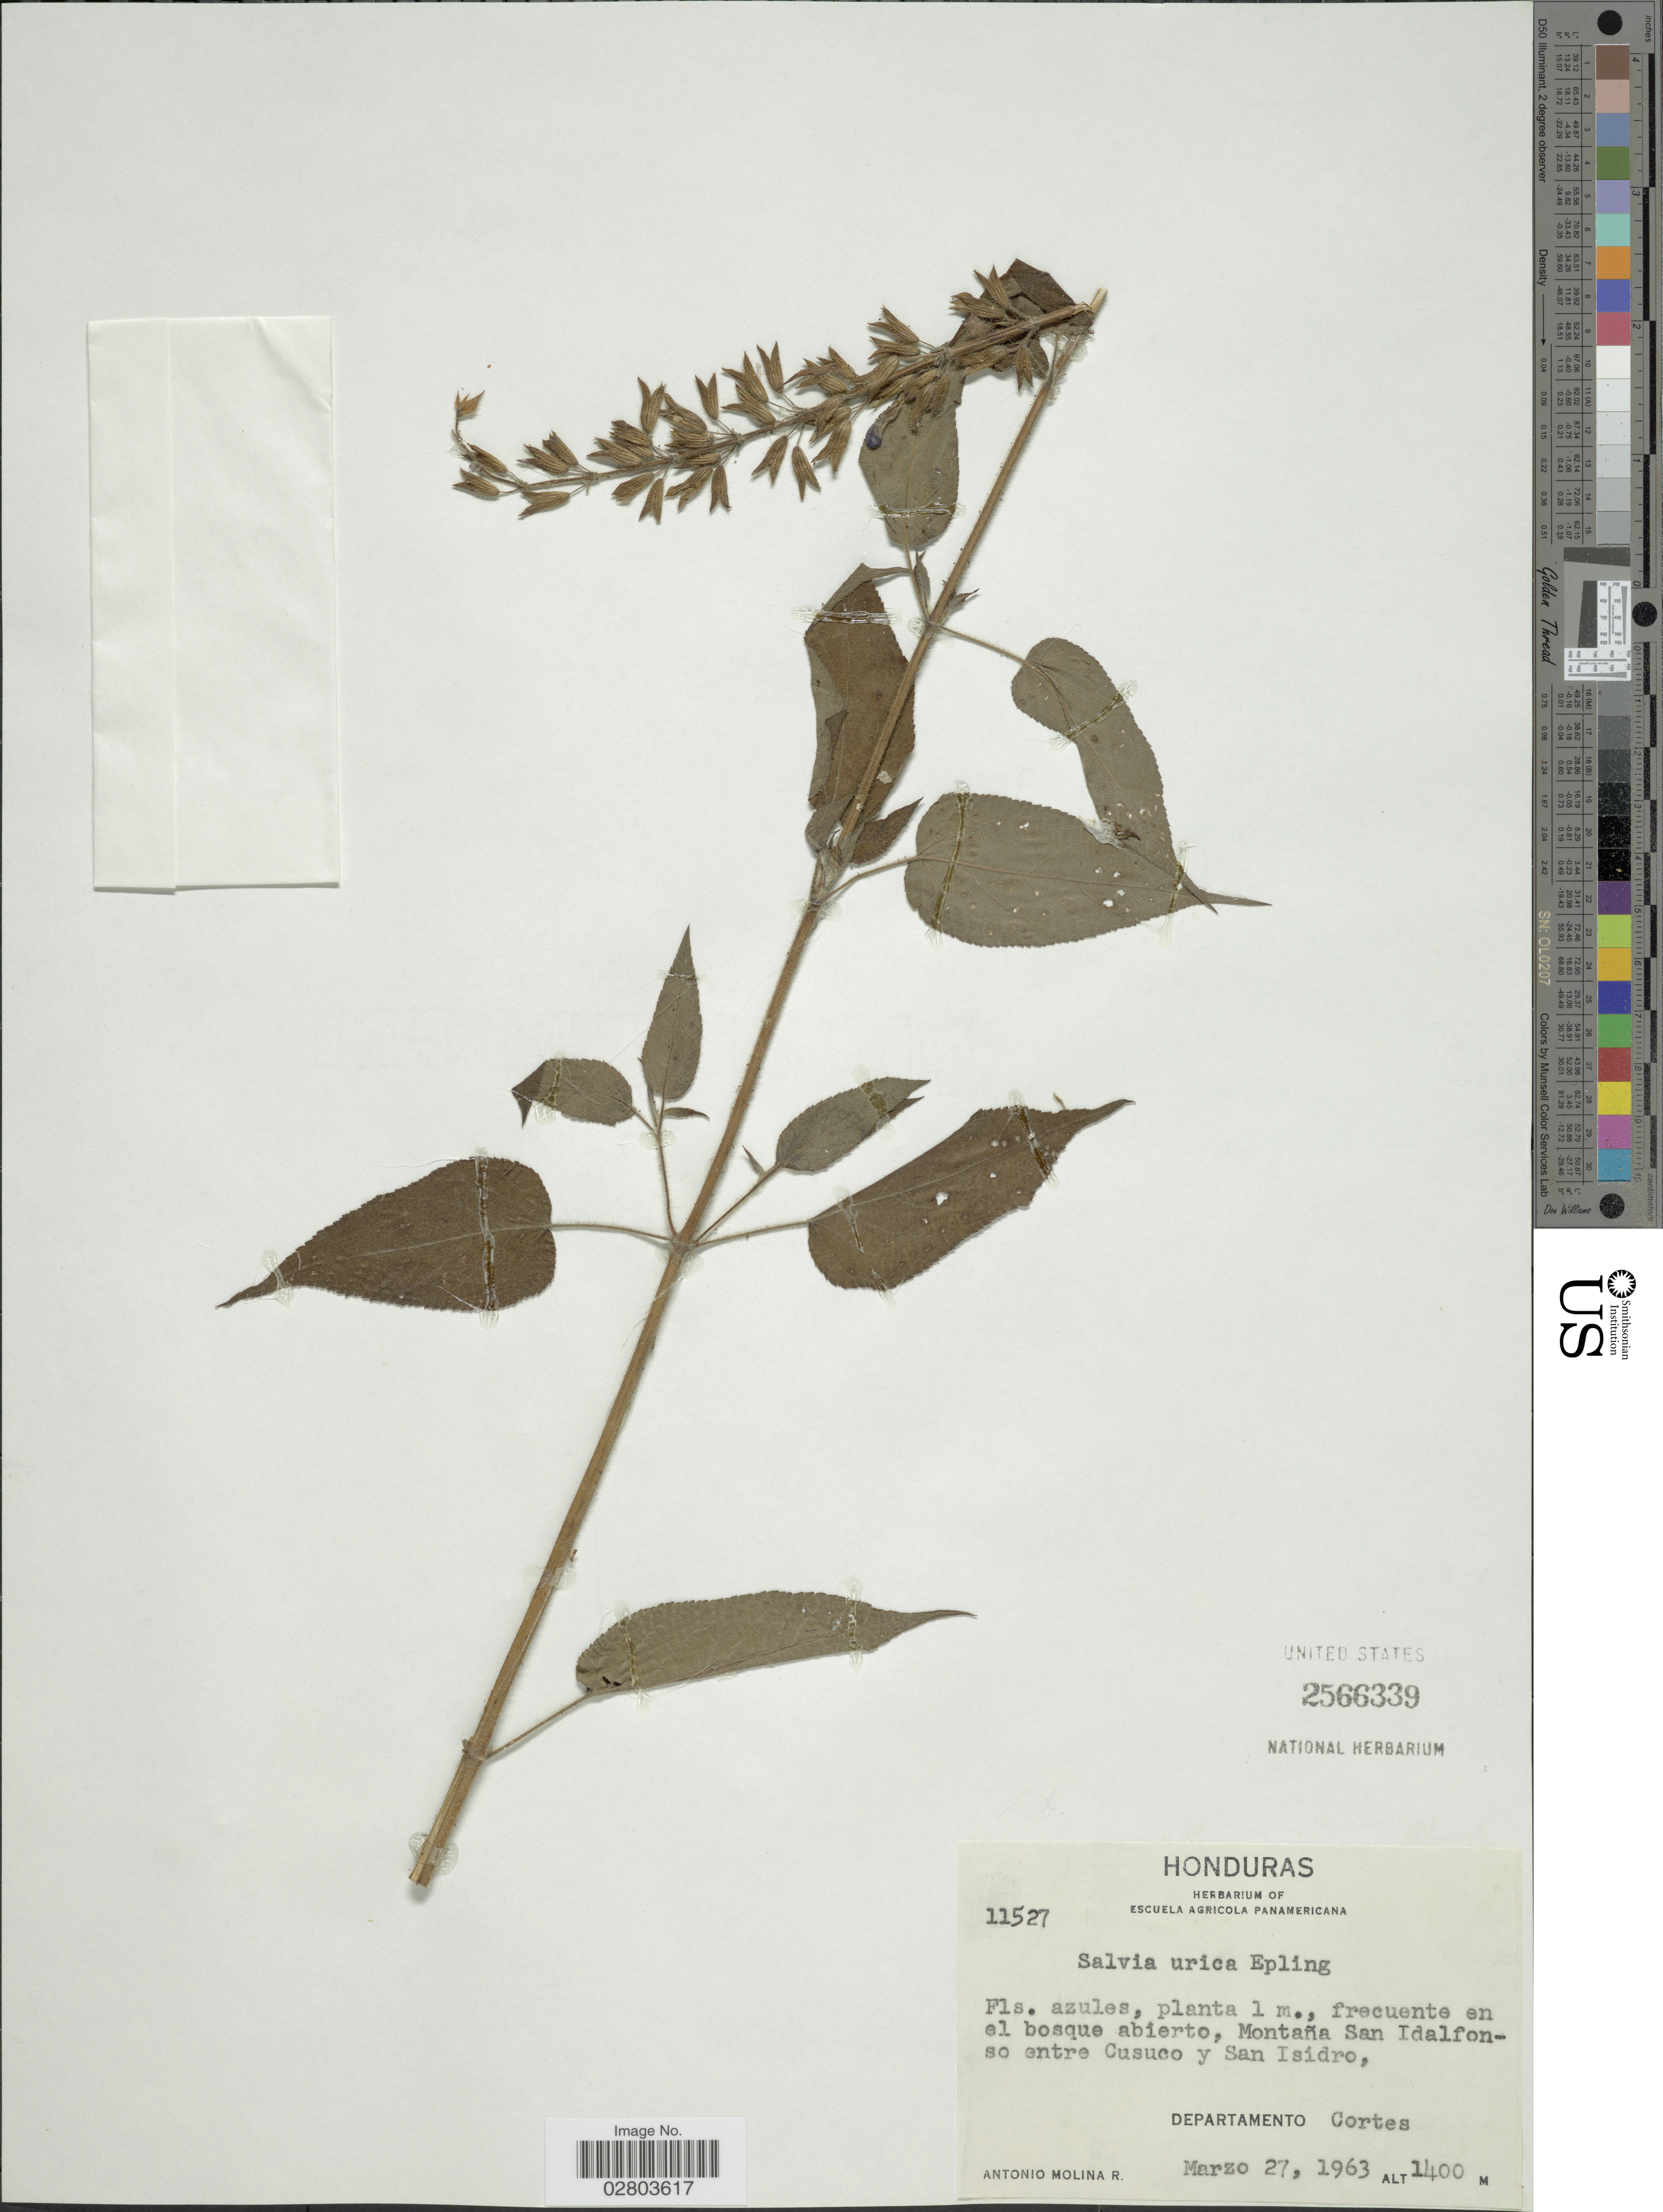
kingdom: Plantae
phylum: Tracheophyta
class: Magnoliopsida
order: Lamiales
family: Lamiaceae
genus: Salvia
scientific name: Salvia urica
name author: Epling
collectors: A. Molina R.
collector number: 11527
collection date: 1963-03-27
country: Honduras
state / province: Cortés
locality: Frecuente en el bosque abierto, Montaña San Idalfonso entre Cusuco y San Isidro, Departamento Cortes.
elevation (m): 1400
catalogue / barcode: US 2566339